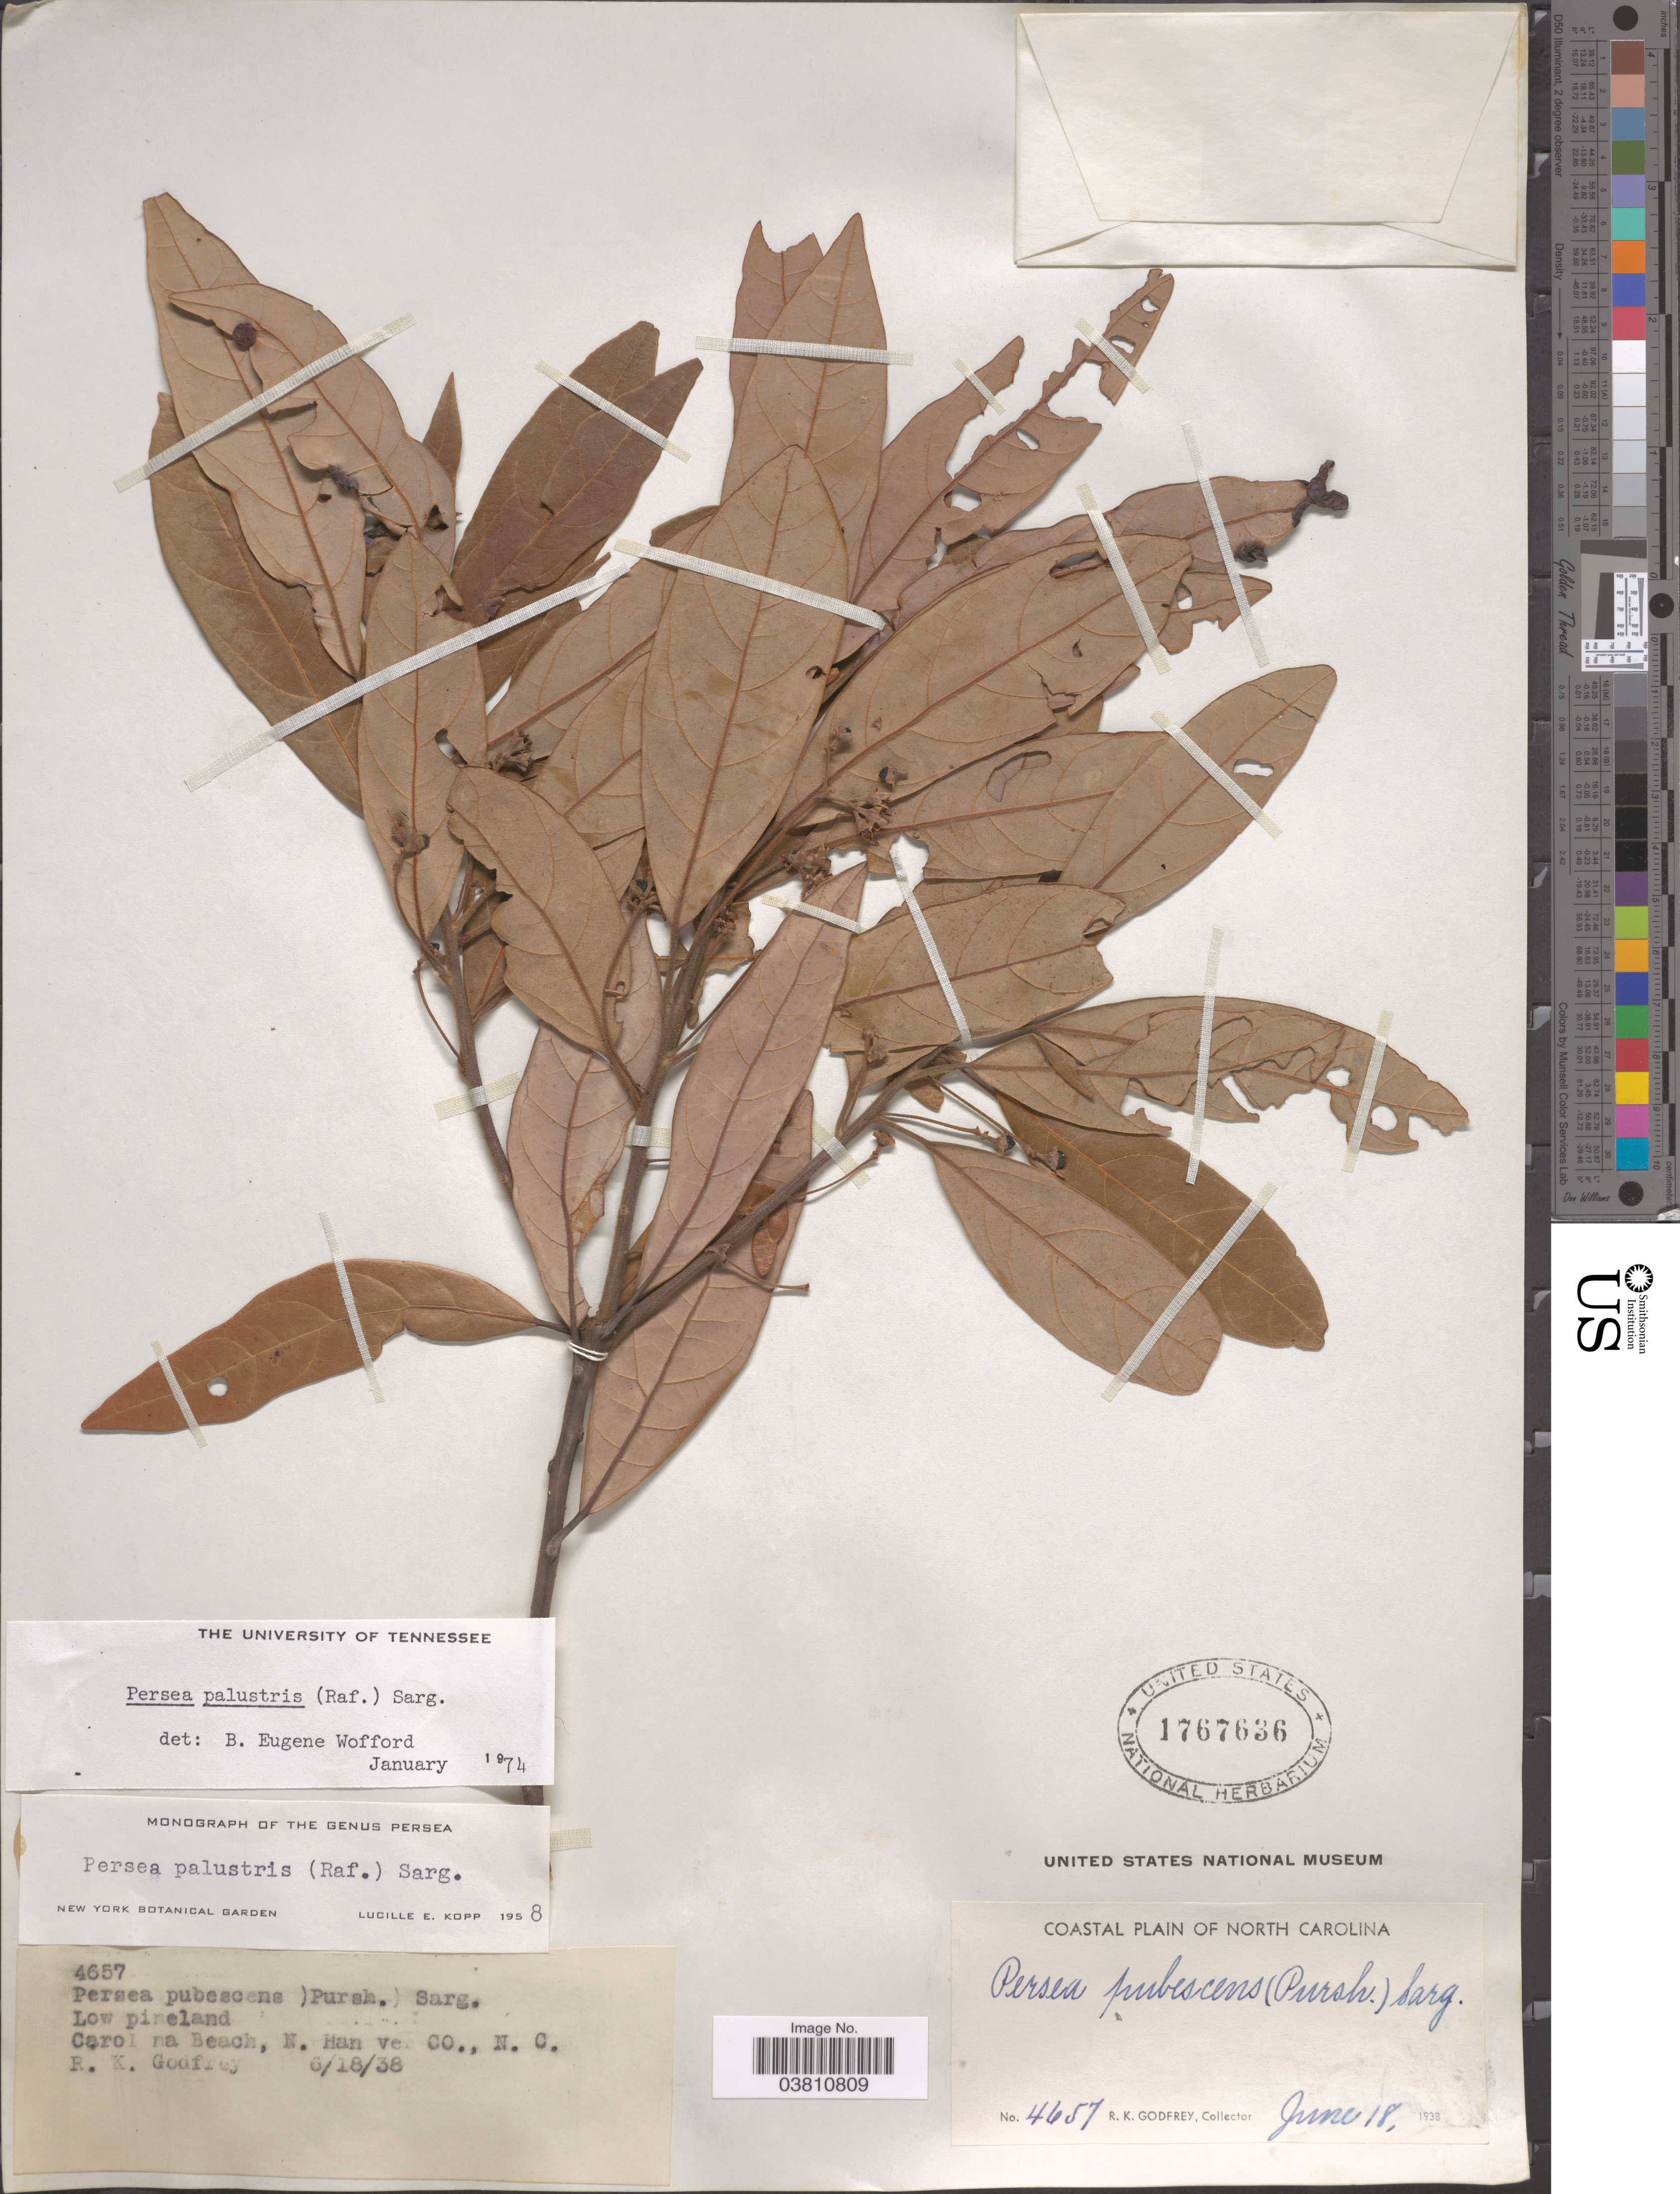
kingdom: Plantae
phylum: Tracheophyta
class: Magnoliopsida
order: Laurales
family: Lauraceae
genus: Persea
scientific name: Persea palustris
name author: (Raf.) Sarg.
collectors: R. K. Godfrey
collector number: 4657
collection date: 1938-06-18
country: United States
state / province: North Carolina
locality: Coastal Plain of North Carolina. Carolina Beach, N. Hanover Co.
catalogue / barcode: US 1767636